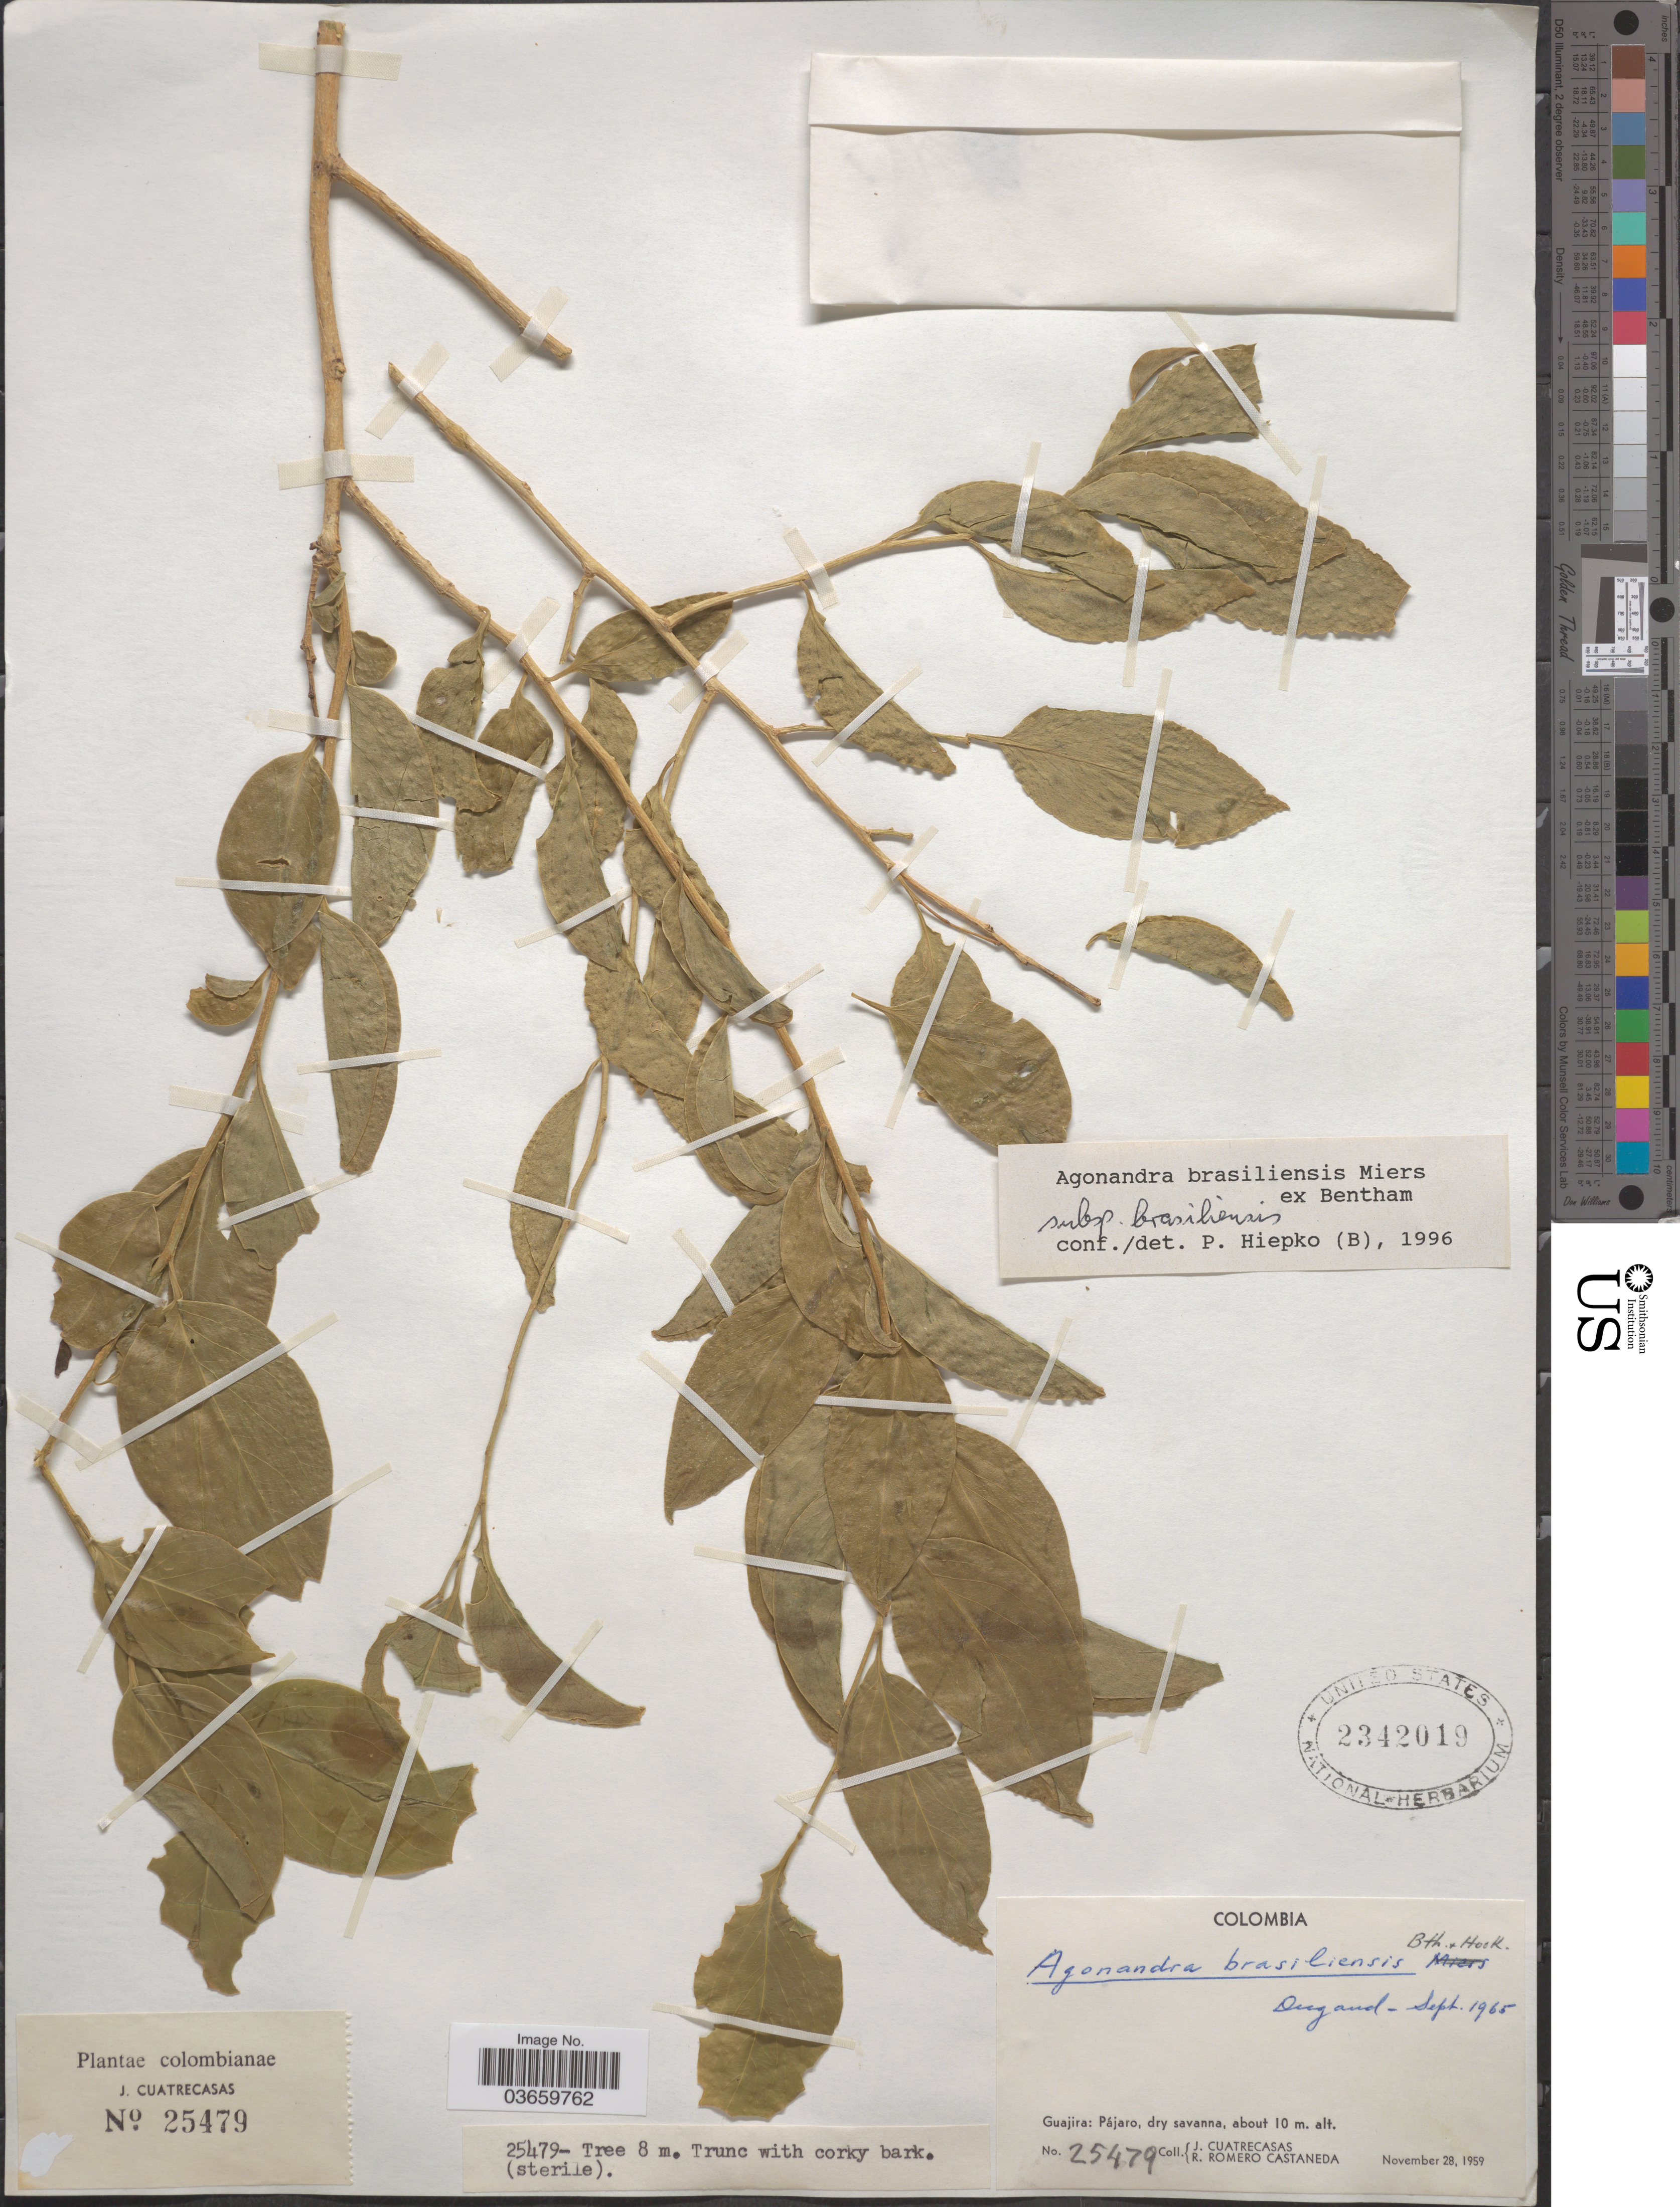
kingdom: Plantae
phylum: Tracheophyta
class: Magnoliopsida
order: Santalales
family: Opiliaceae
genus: Agonandra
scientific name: Agonandra brasiliensis subsp. brasiliensis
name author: Benth. & Hook. f.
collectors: J. Cuatrecasas & R. Romero Castañeda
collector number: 25479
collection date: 1959-11-28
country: Colombia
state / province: La Guajira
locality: Pájaro.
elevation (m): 10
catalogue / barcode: US 2342019